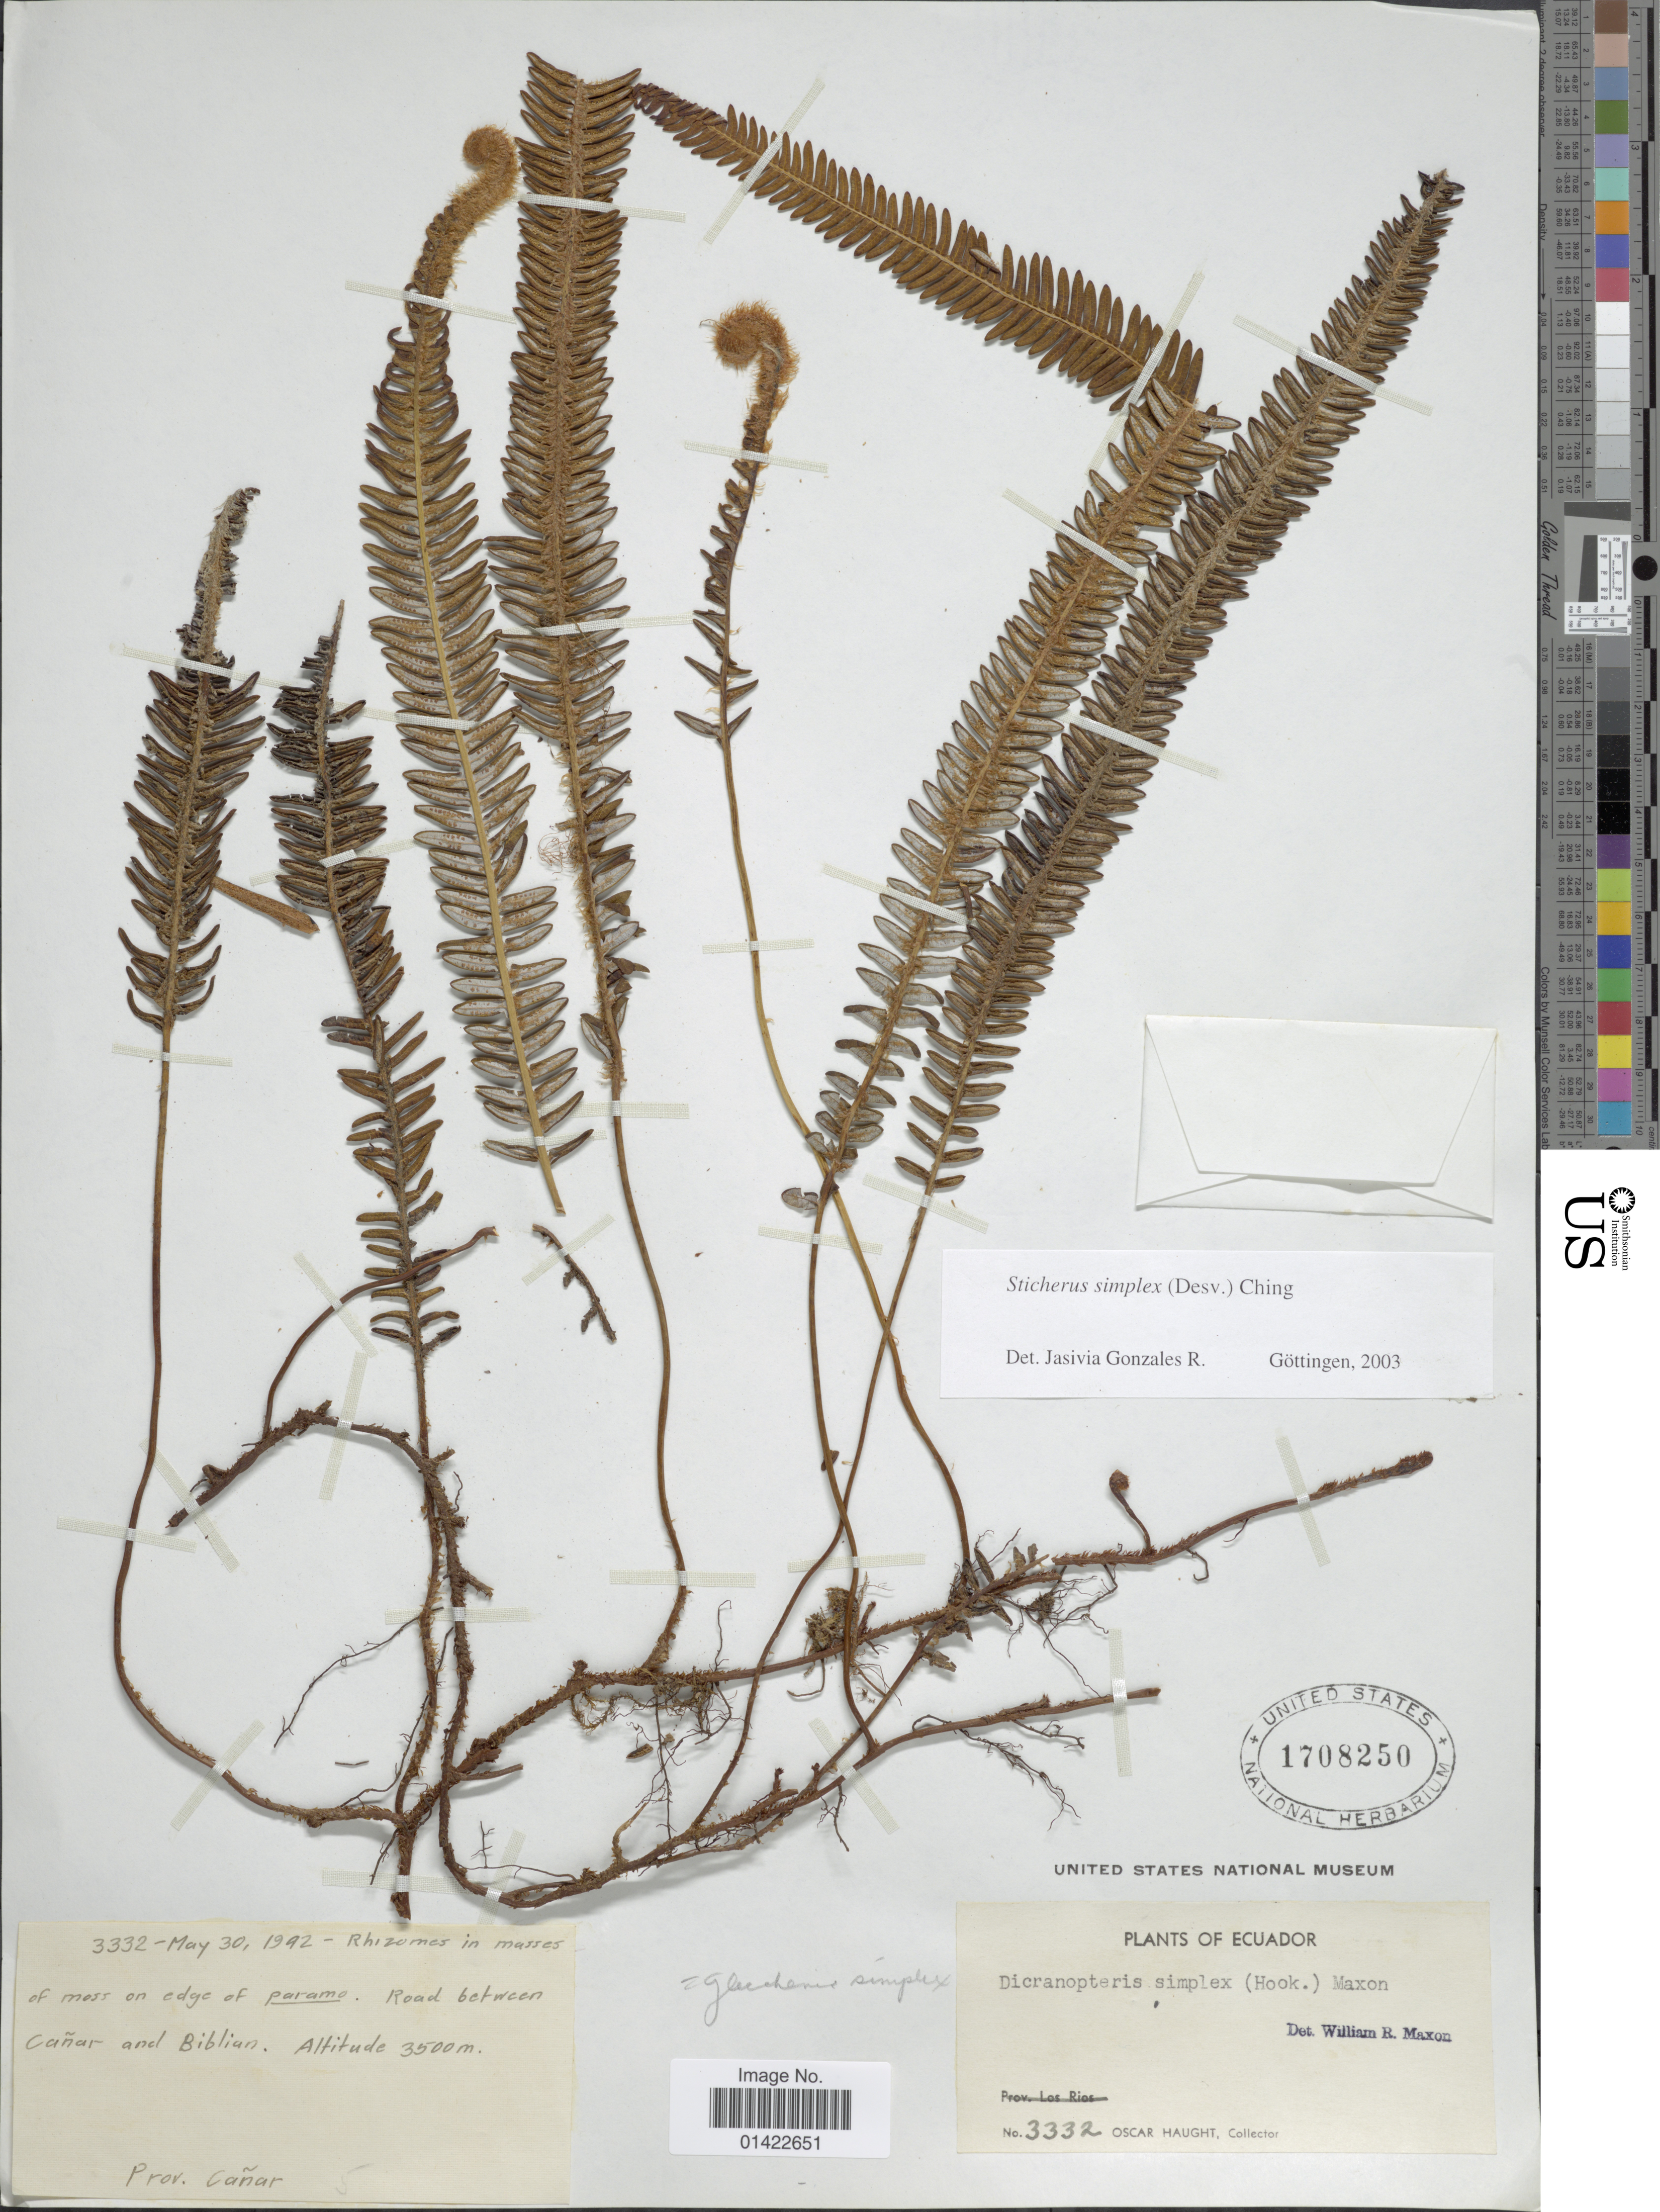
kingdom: Plantae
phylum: Tracheophyta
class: Polypodiopsida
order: Gleicheniales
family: Gleicheniaceae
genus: Sticherus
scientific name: Sticherus simplex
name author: (Desv.) Ching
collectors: O. L. Haught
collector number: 3332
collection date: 1992-05-30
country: Ecuador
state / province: Cañar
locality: Road between Cañar and Biblian.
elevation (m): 3500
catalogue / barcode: US 1708250